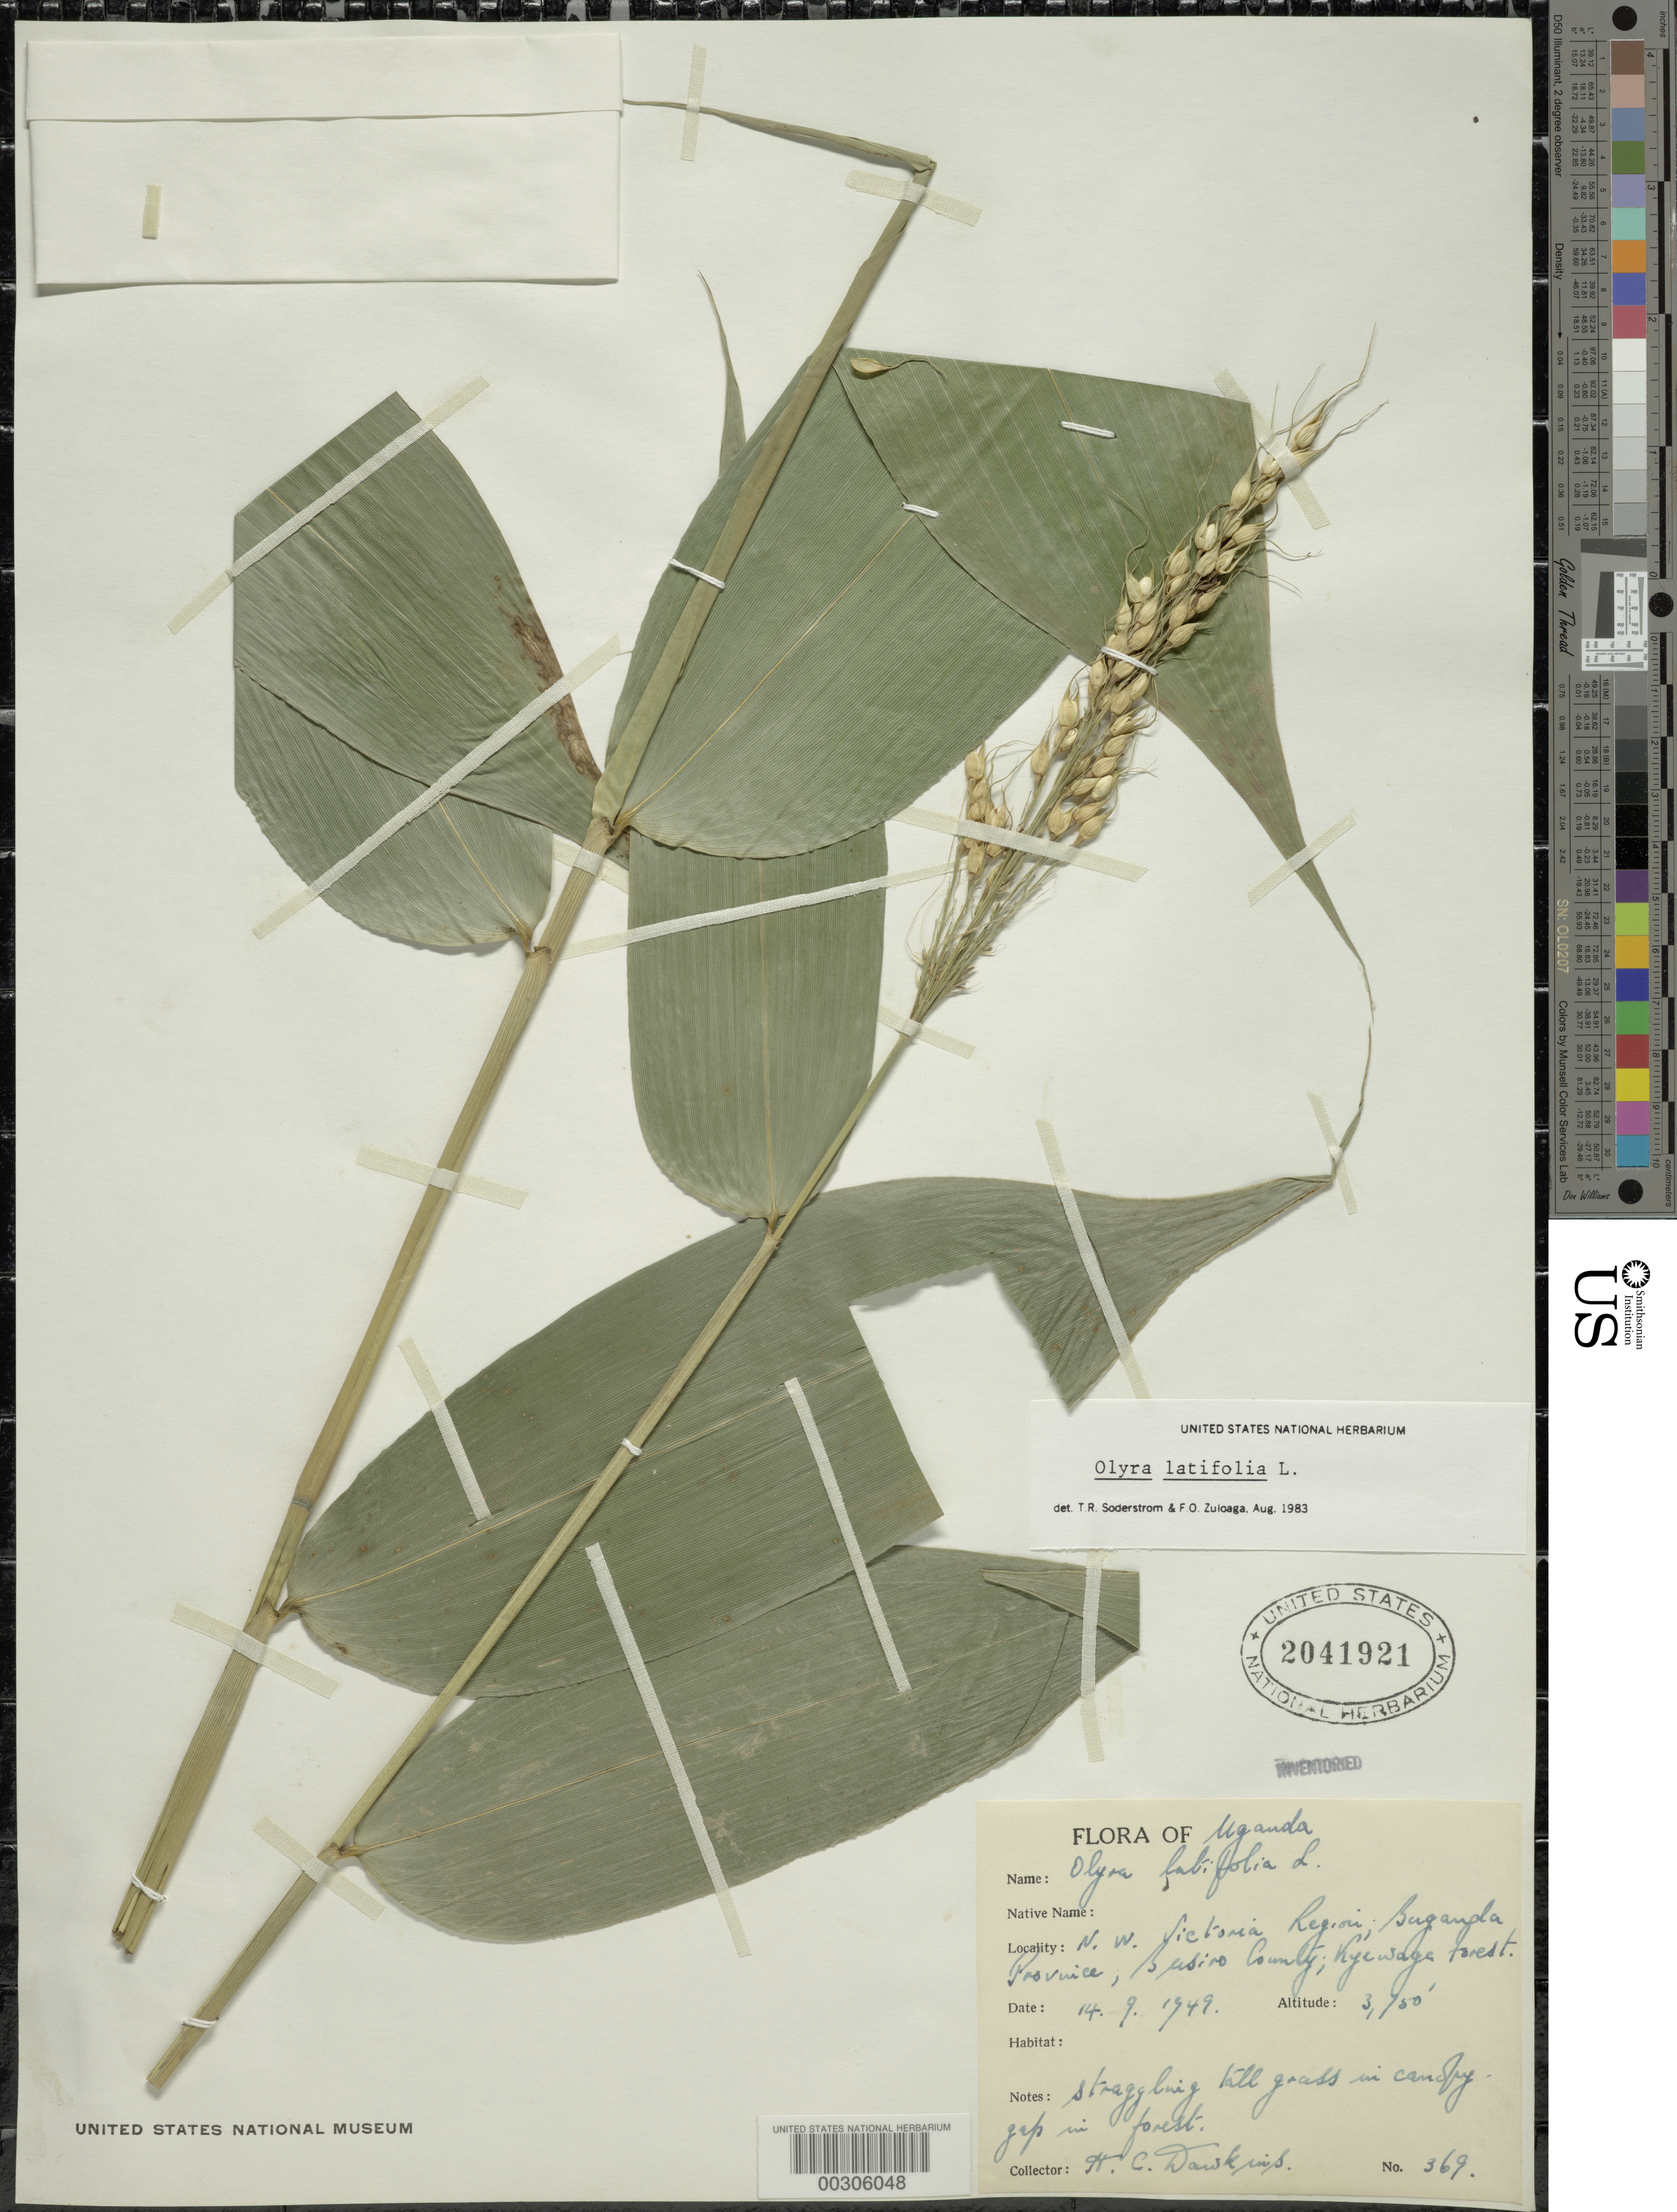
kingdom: Plantae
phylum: Tracheophyta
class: Liliopsida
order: Poales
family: Poaceae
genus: Olyra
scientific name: Olyra latifolia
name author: L.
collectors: H. Dawkins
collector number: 369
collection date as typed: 14 Sep 1949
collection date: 1949-09-14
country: Uganda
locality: Busiro, kyewage forest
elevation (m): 961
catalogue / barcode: US 2041921